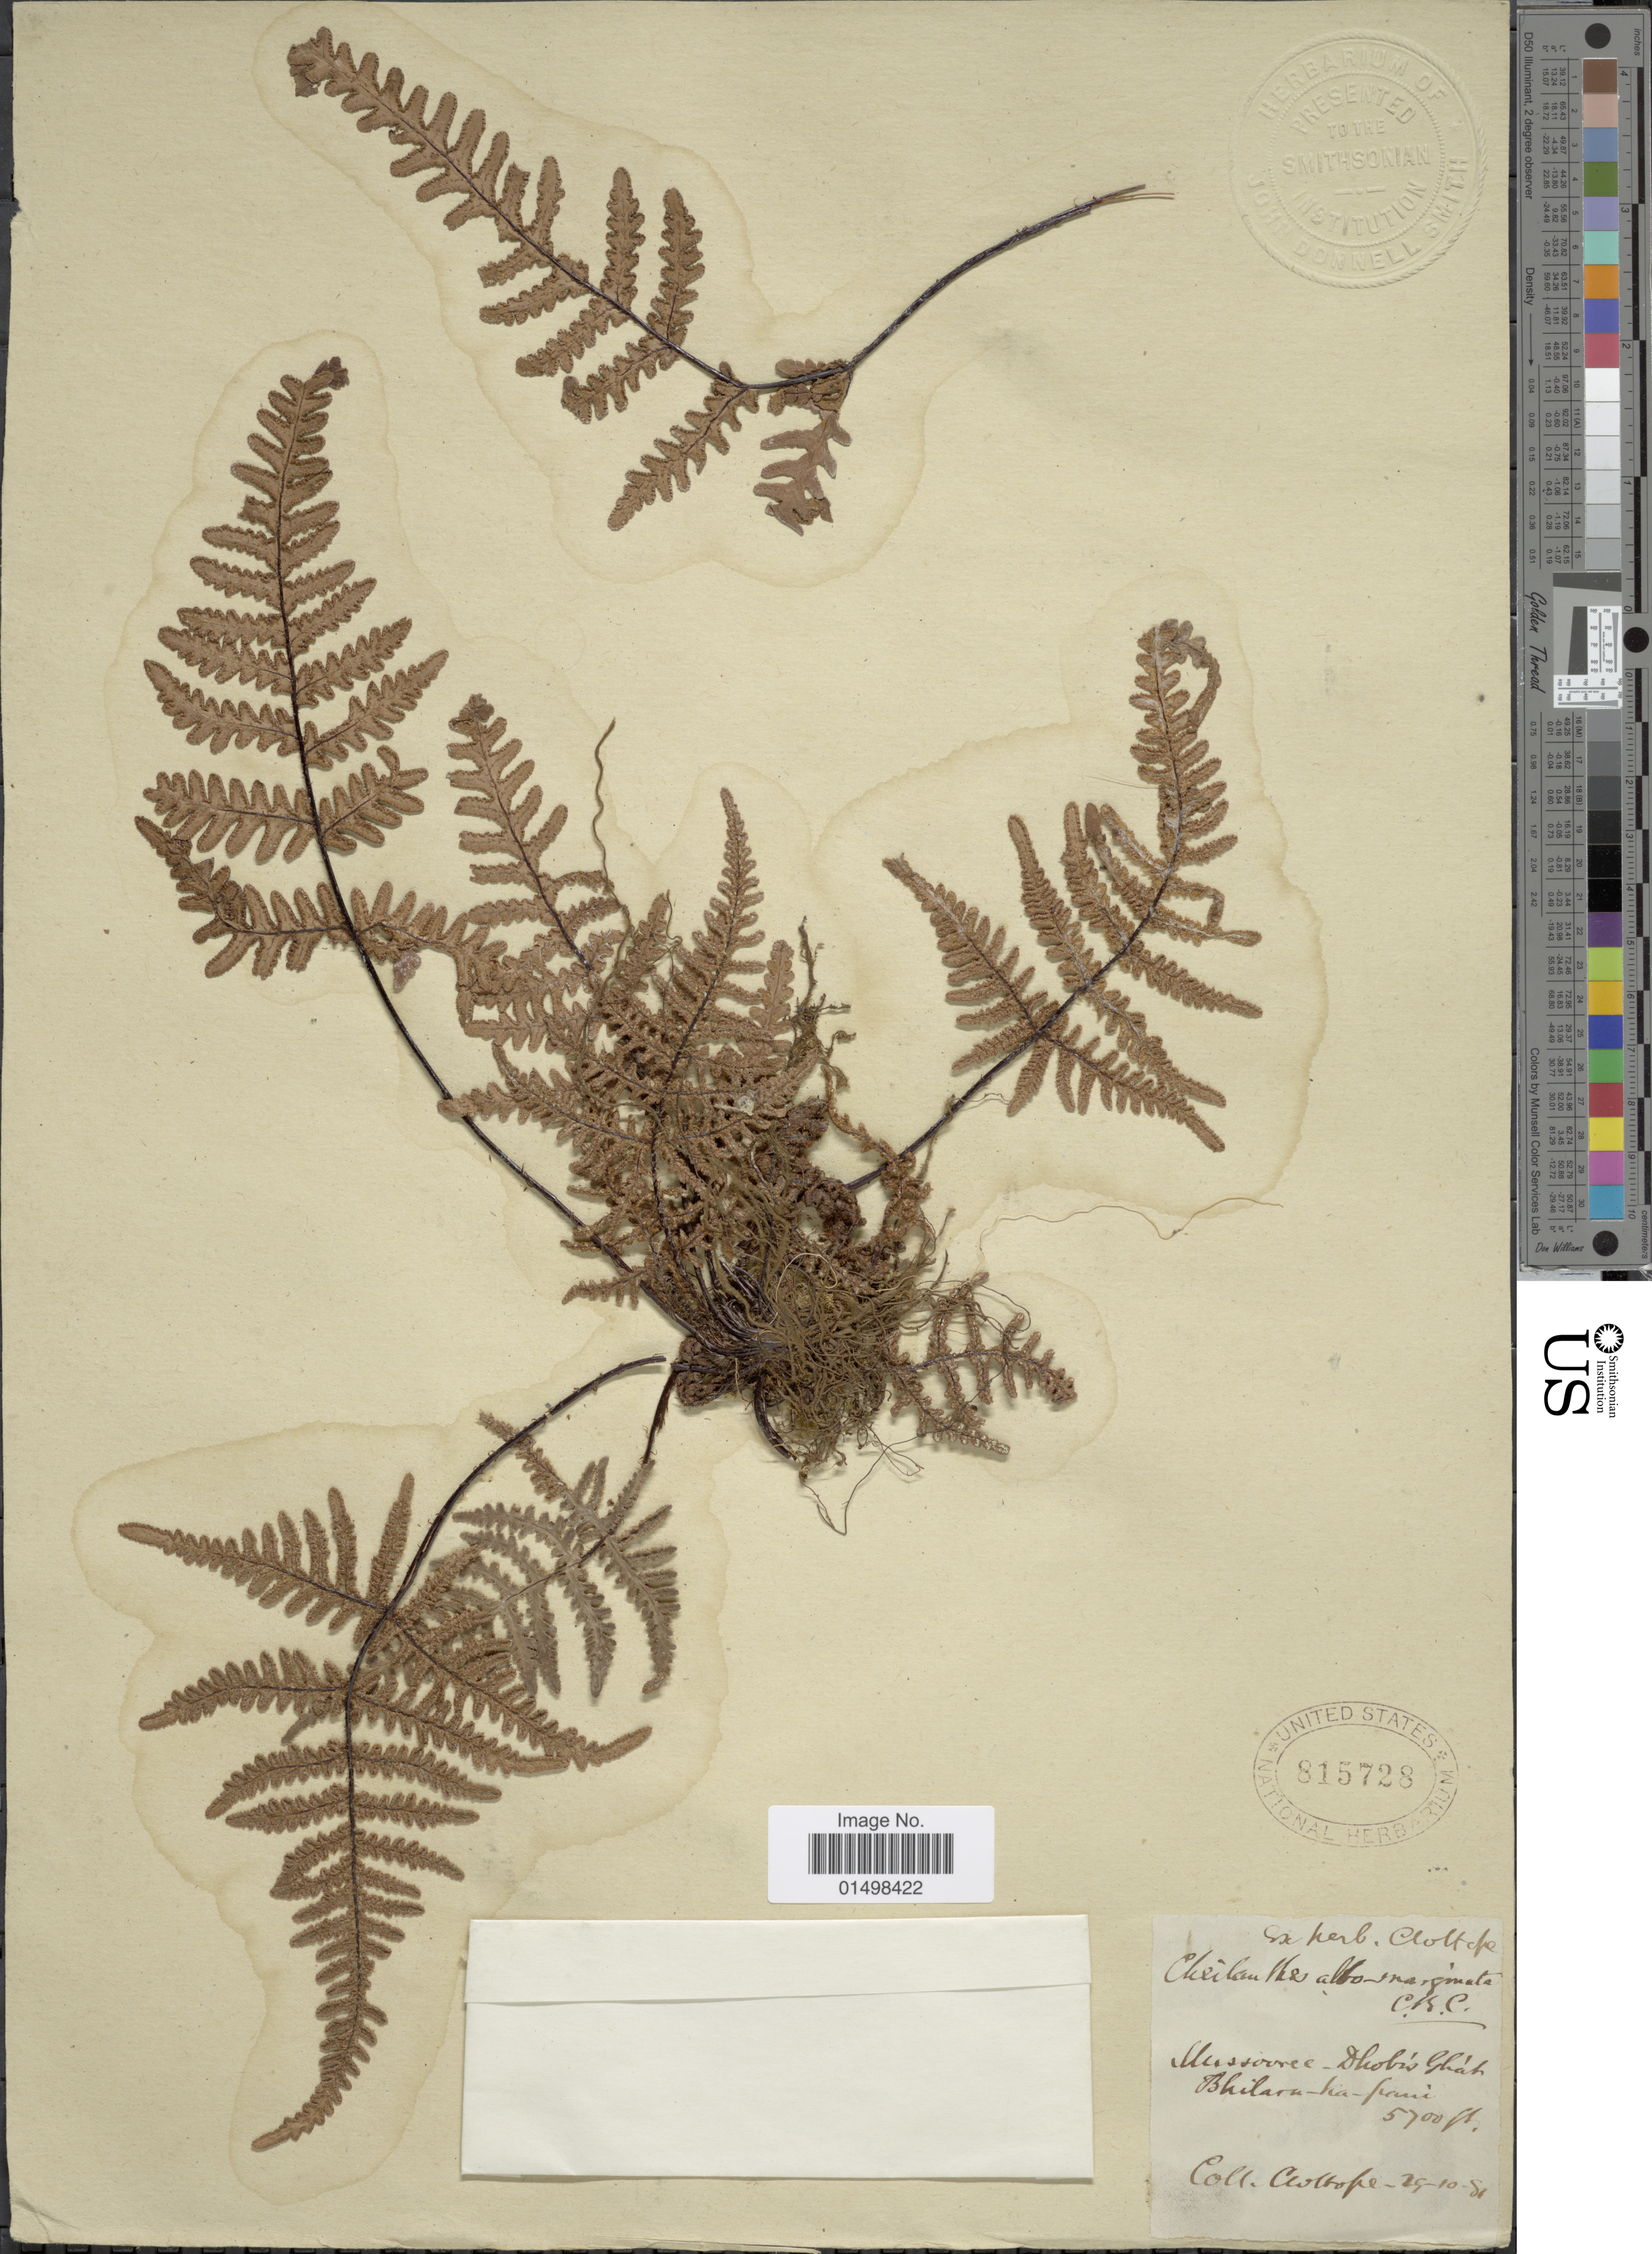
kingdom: Plantae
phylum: Tracheophyta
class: Polypodiopsida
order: Polypodiales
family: Pteridaceae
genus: Aleuritopteris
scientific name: Aleuritopteris albomarginata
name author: (C.B. Clarke) Ching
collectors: C. W. Hope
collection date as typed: Transcribed d/m/y: 25/10/81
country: India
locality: Mussooree- Dhobi Ghats- Ishilara-ka-Frani [interpreted]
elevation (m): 1737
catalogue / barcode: US 815728